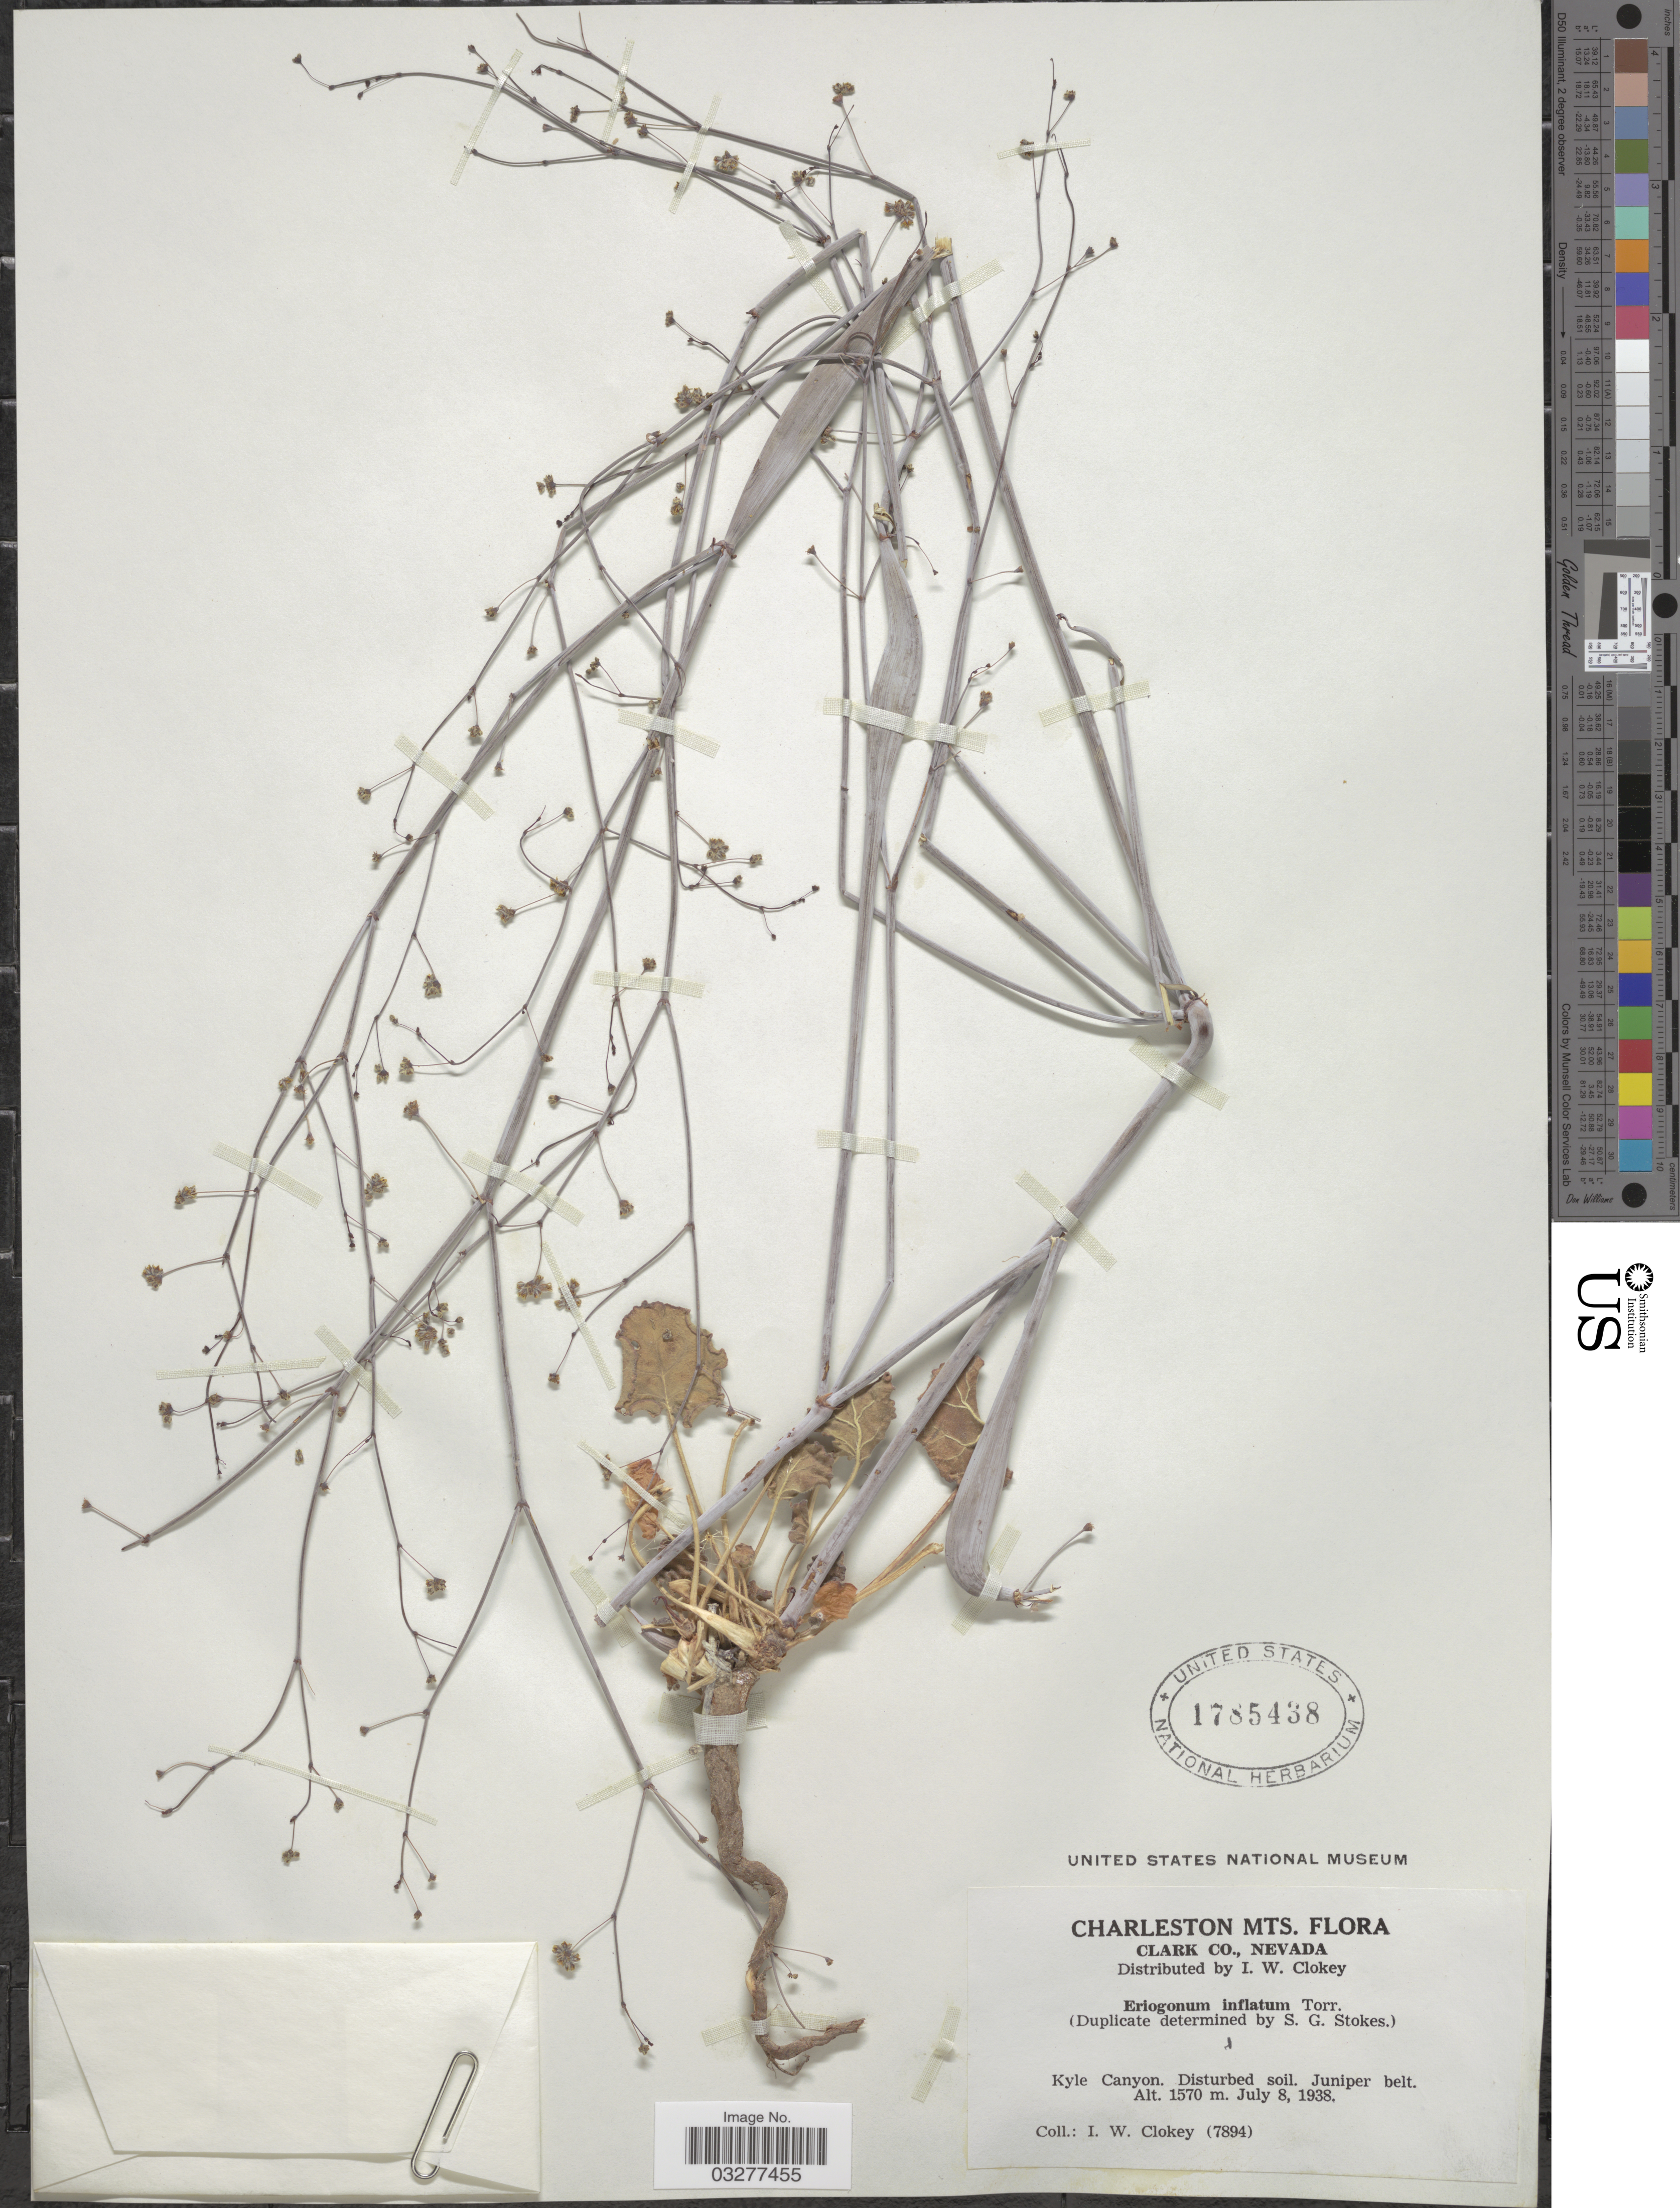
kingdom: Plantae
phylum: Tracheophyta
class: Magnoliopsida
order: Caryophyllales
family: Polygonaceae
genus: Eriogonum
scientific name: Eriogonum inflatum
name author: Torr. & Frém.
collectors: I. W. Clokey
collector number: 7894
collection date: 1938-07-08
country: United States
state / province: Nevada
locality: Charleston Mts. Clark Co. Kyle Canyon.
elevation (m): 1570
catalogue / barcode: US 1785438